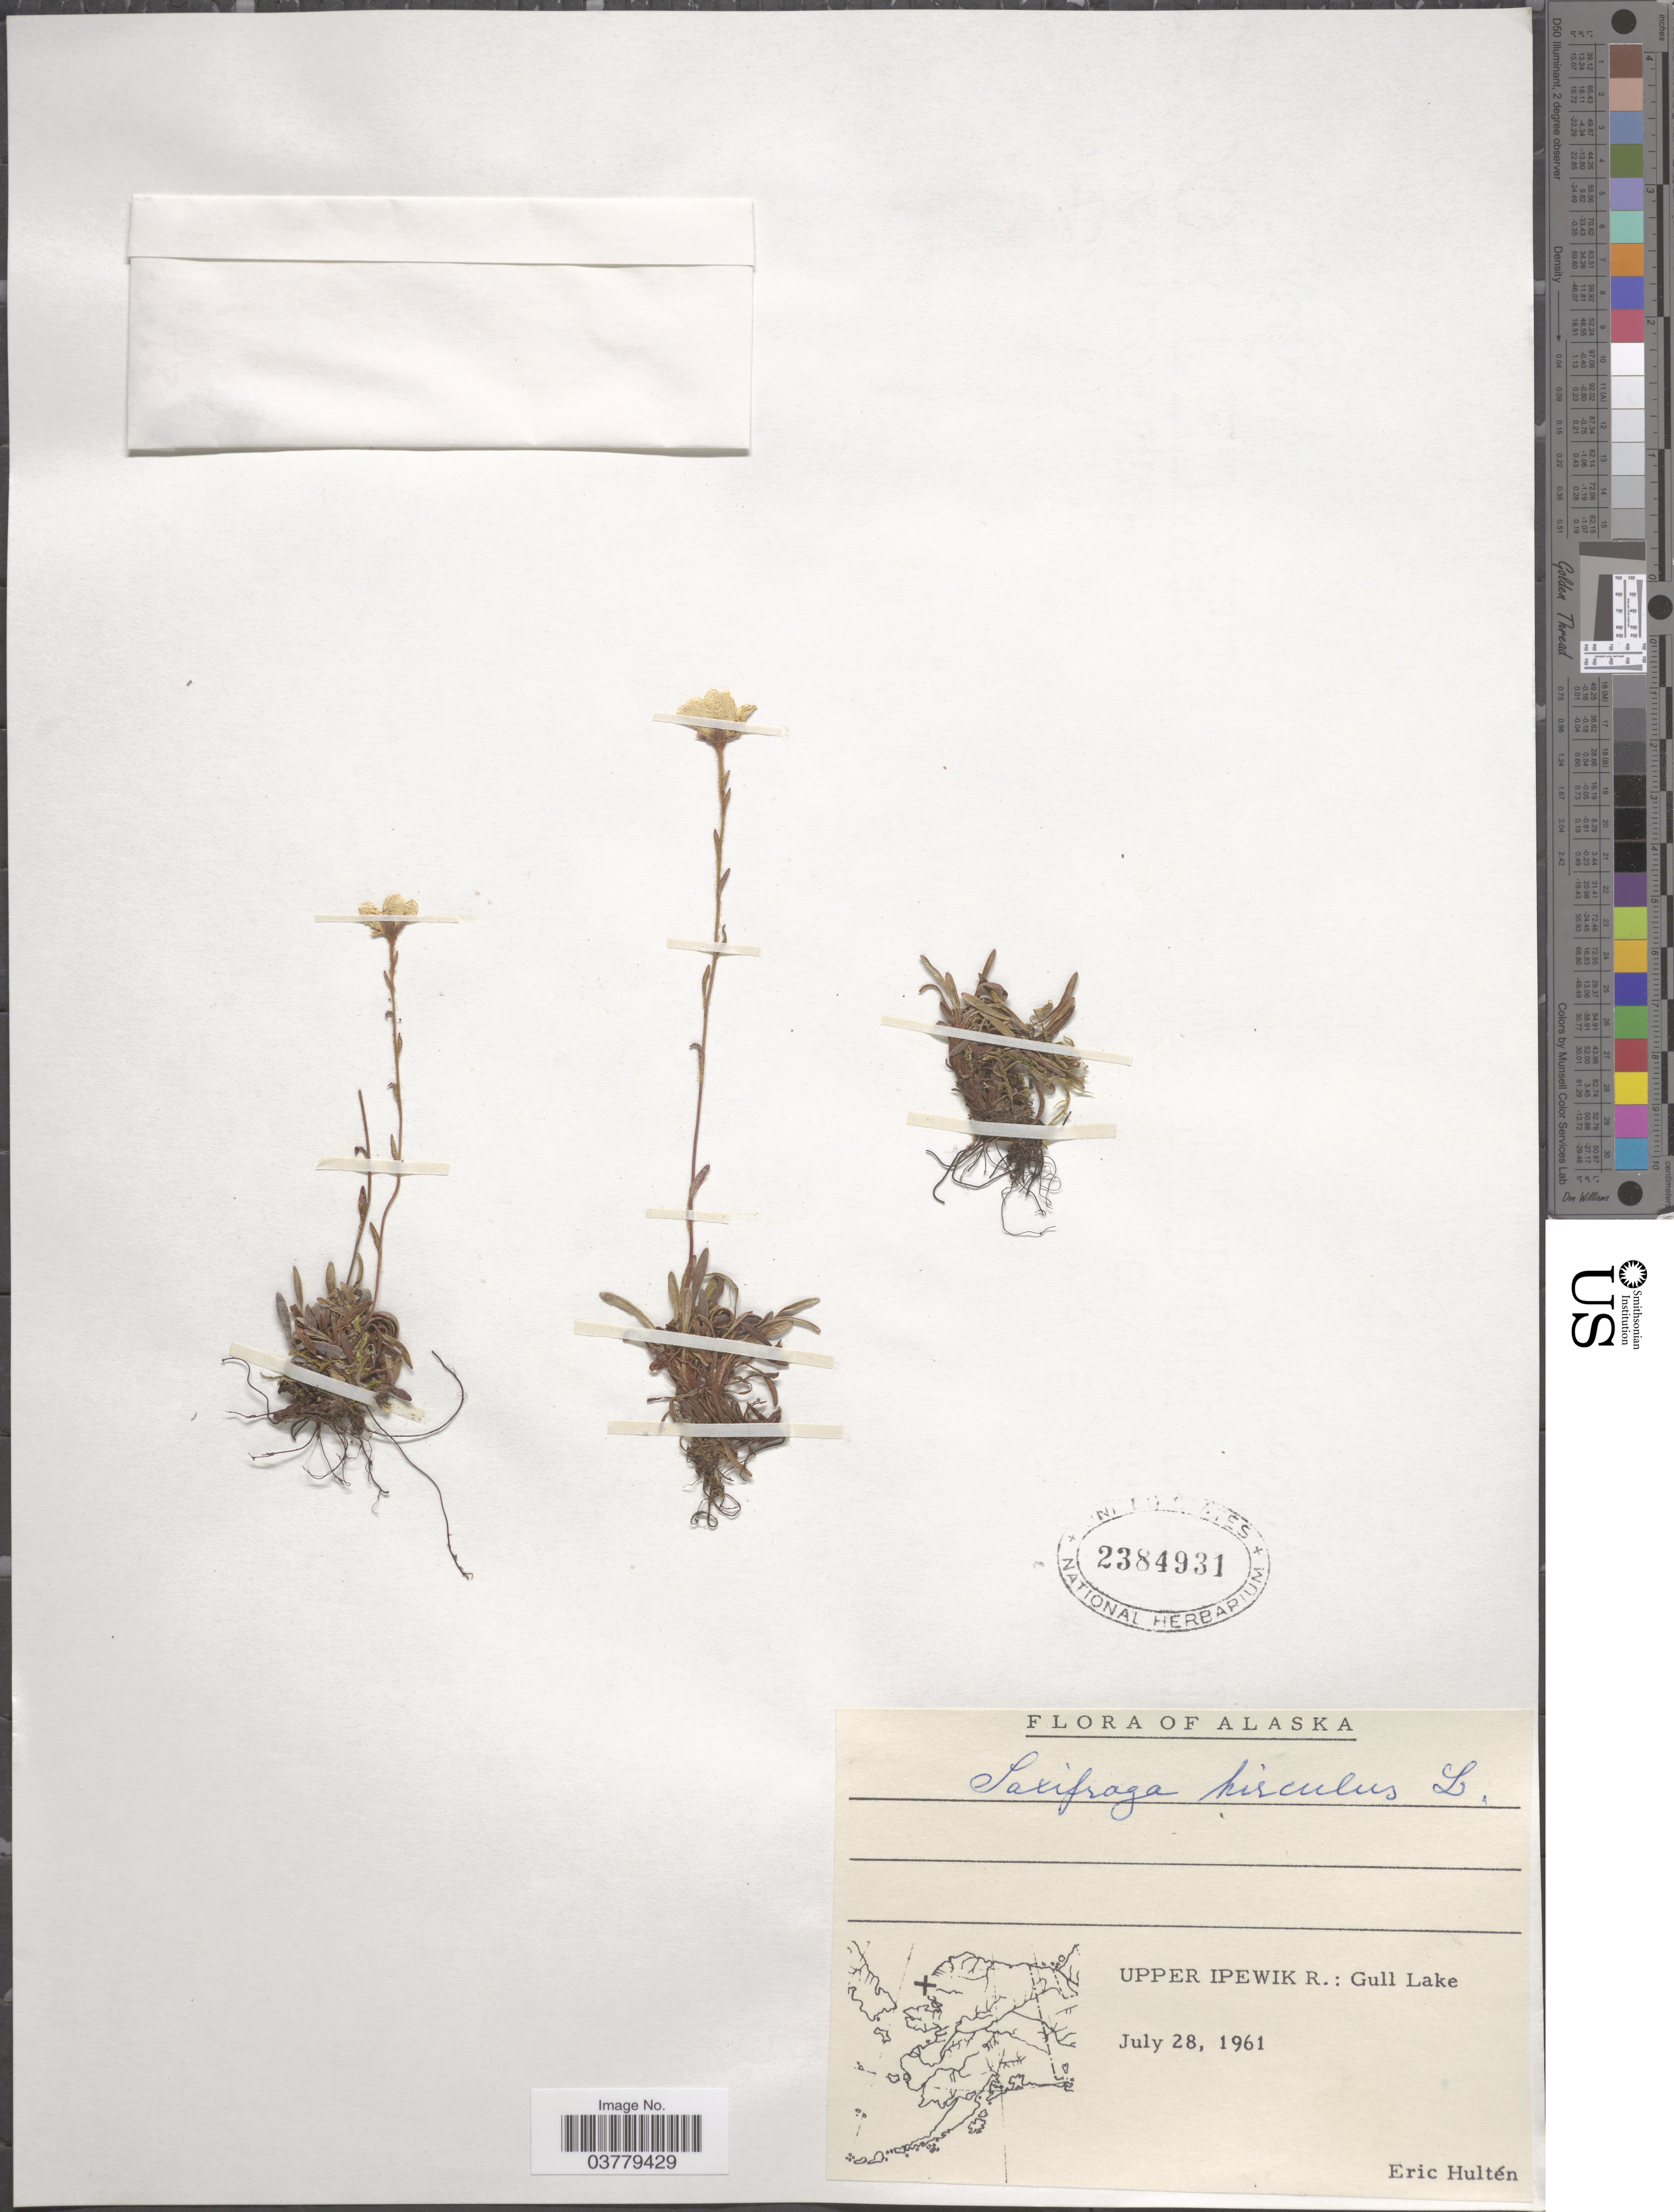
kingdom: Plantae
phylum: Tracheophyta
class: Magnoliopsida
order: Saxifragales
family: Saxifragaceae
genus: Saxifraga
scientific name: Saxifraga hirculus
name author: L.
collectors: E. G. Hultén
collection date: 1961-07-28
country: United States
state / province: Alaska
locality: Upper Ipewik R.: Gull Lake.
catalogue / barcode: US 2384931